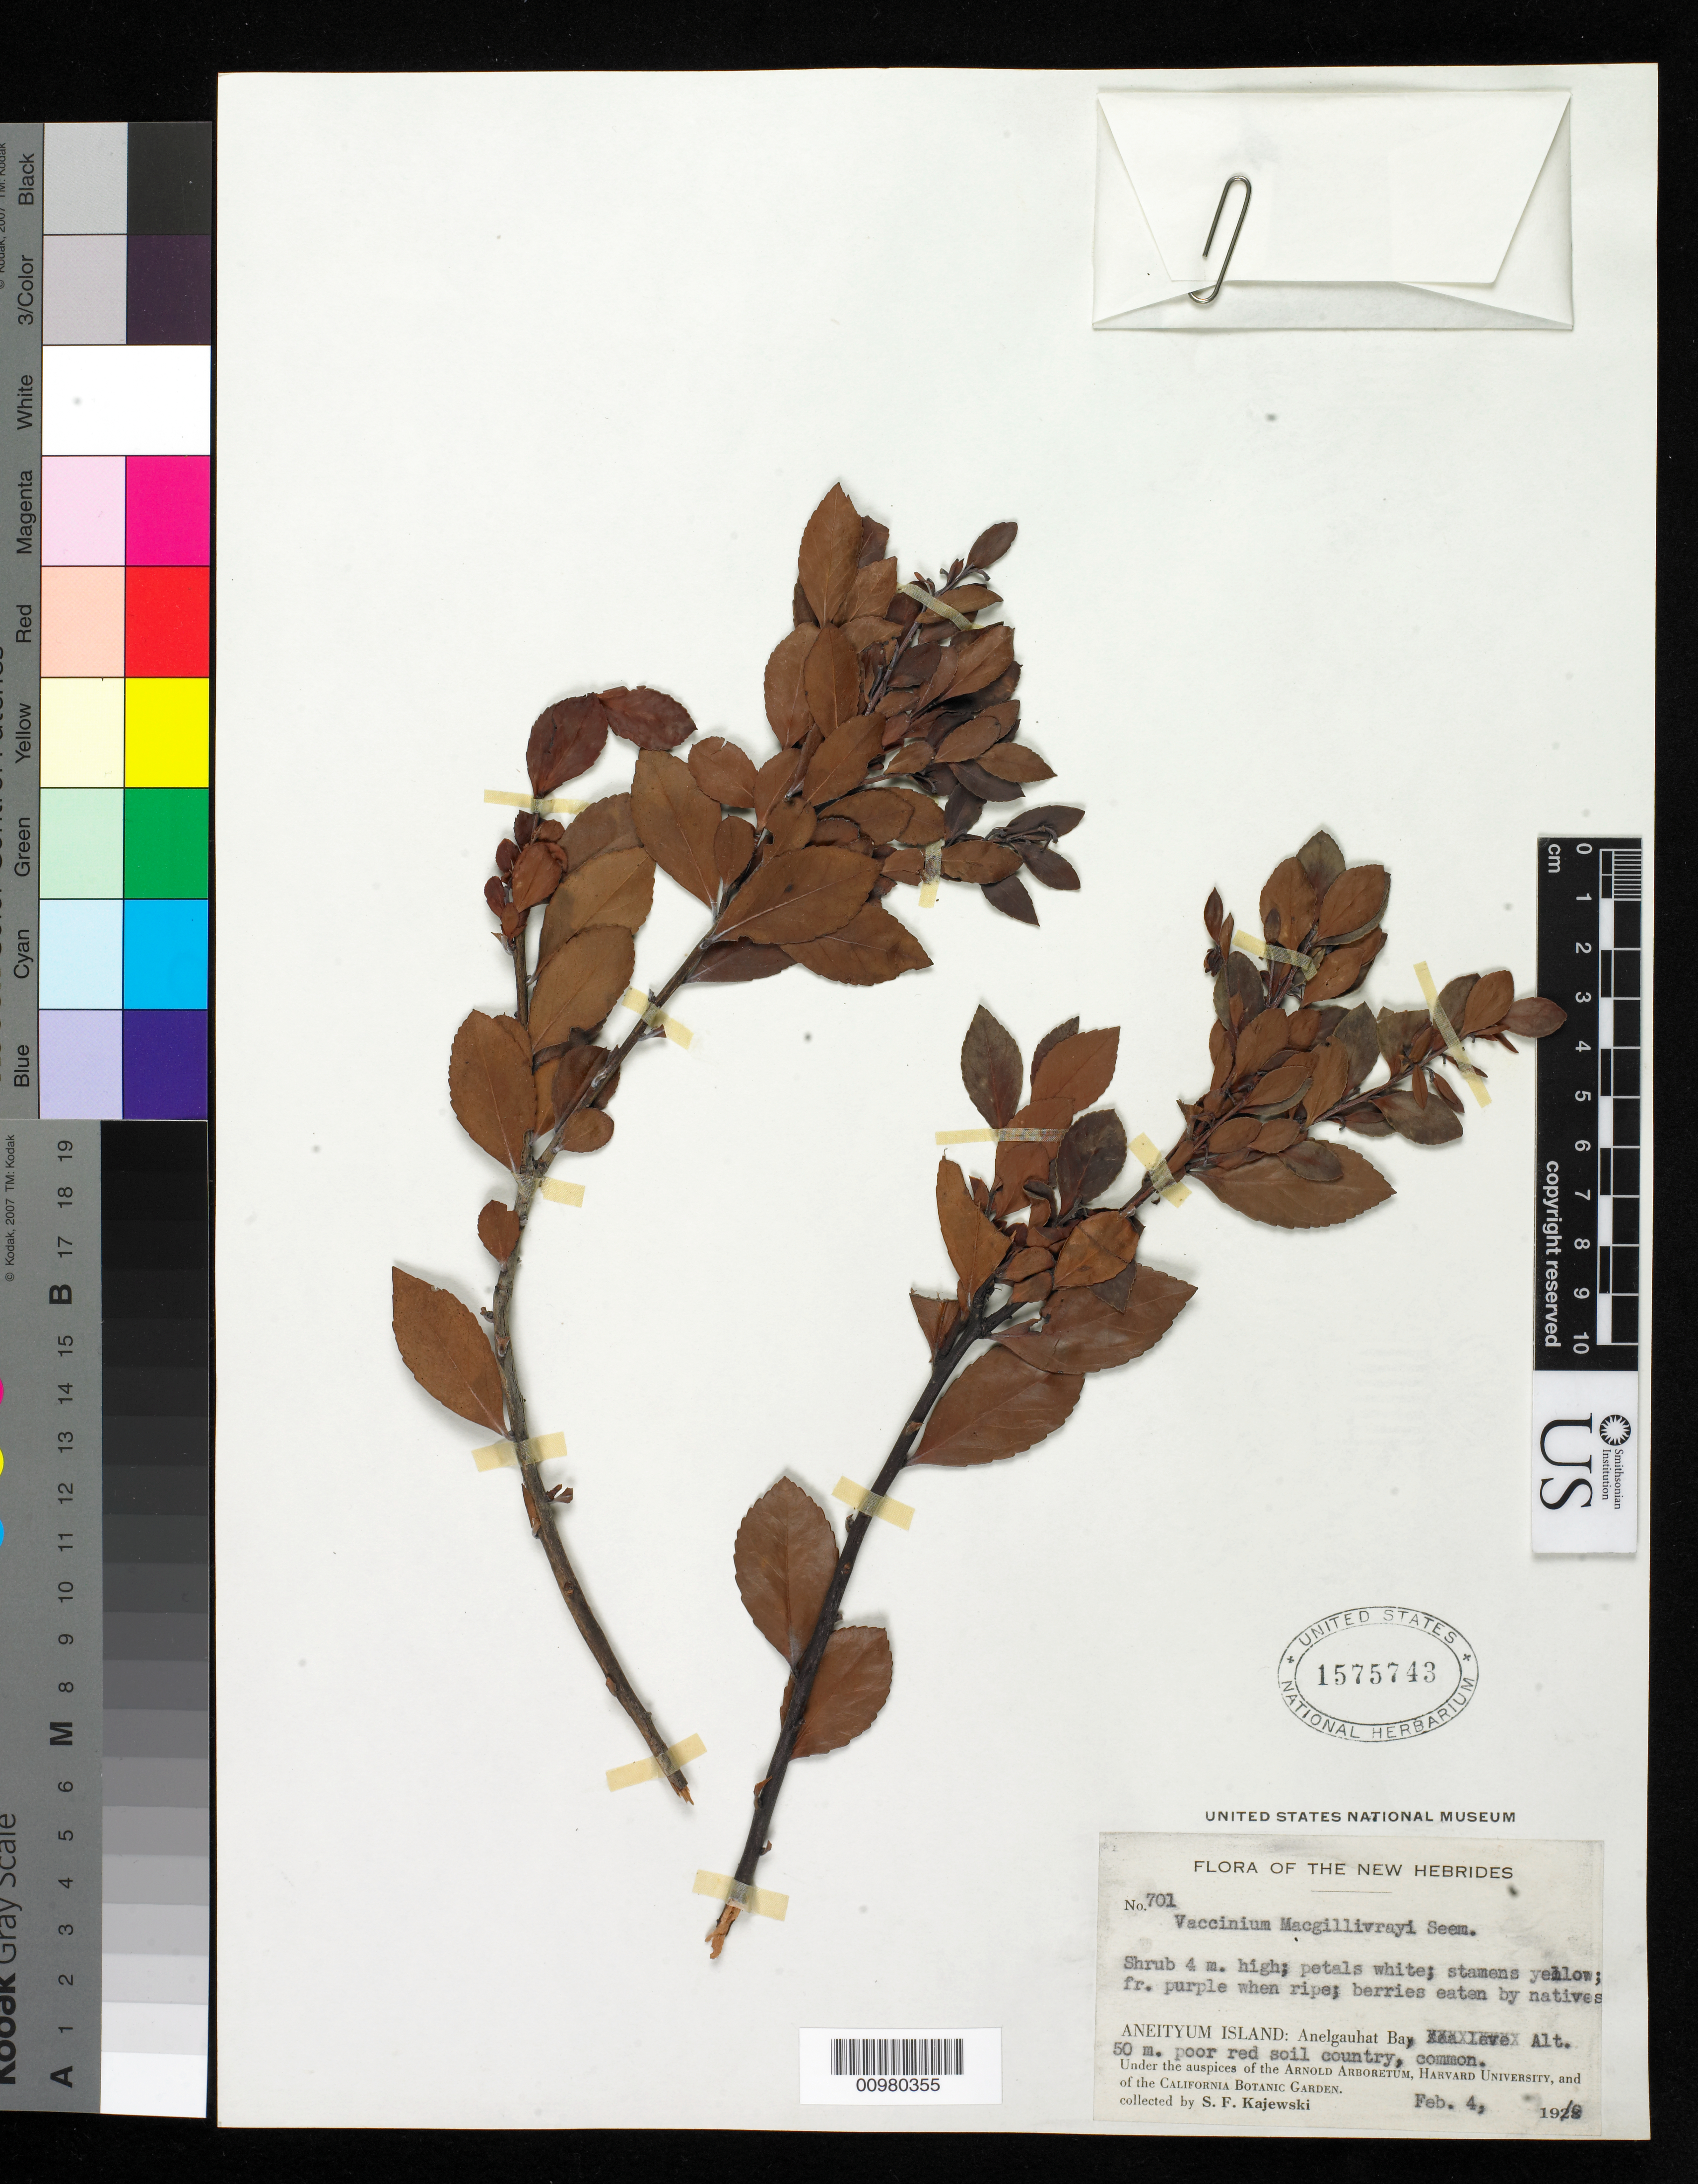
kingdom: Plantae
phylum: Tracheophyta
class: Magnoliopsida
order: Ericales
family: Ericaceae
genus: Vaccinium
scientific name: Vaccinium macgillivrayi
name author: Seem.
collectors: S. Kajewski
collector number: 701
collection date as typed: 04 Feb 1929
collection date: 1929-02-04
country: Vanuatu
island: Anatom [Aneityum]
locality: Anelguahat Bay. Poor red soil country.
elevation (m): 50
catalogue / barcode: US 1575743